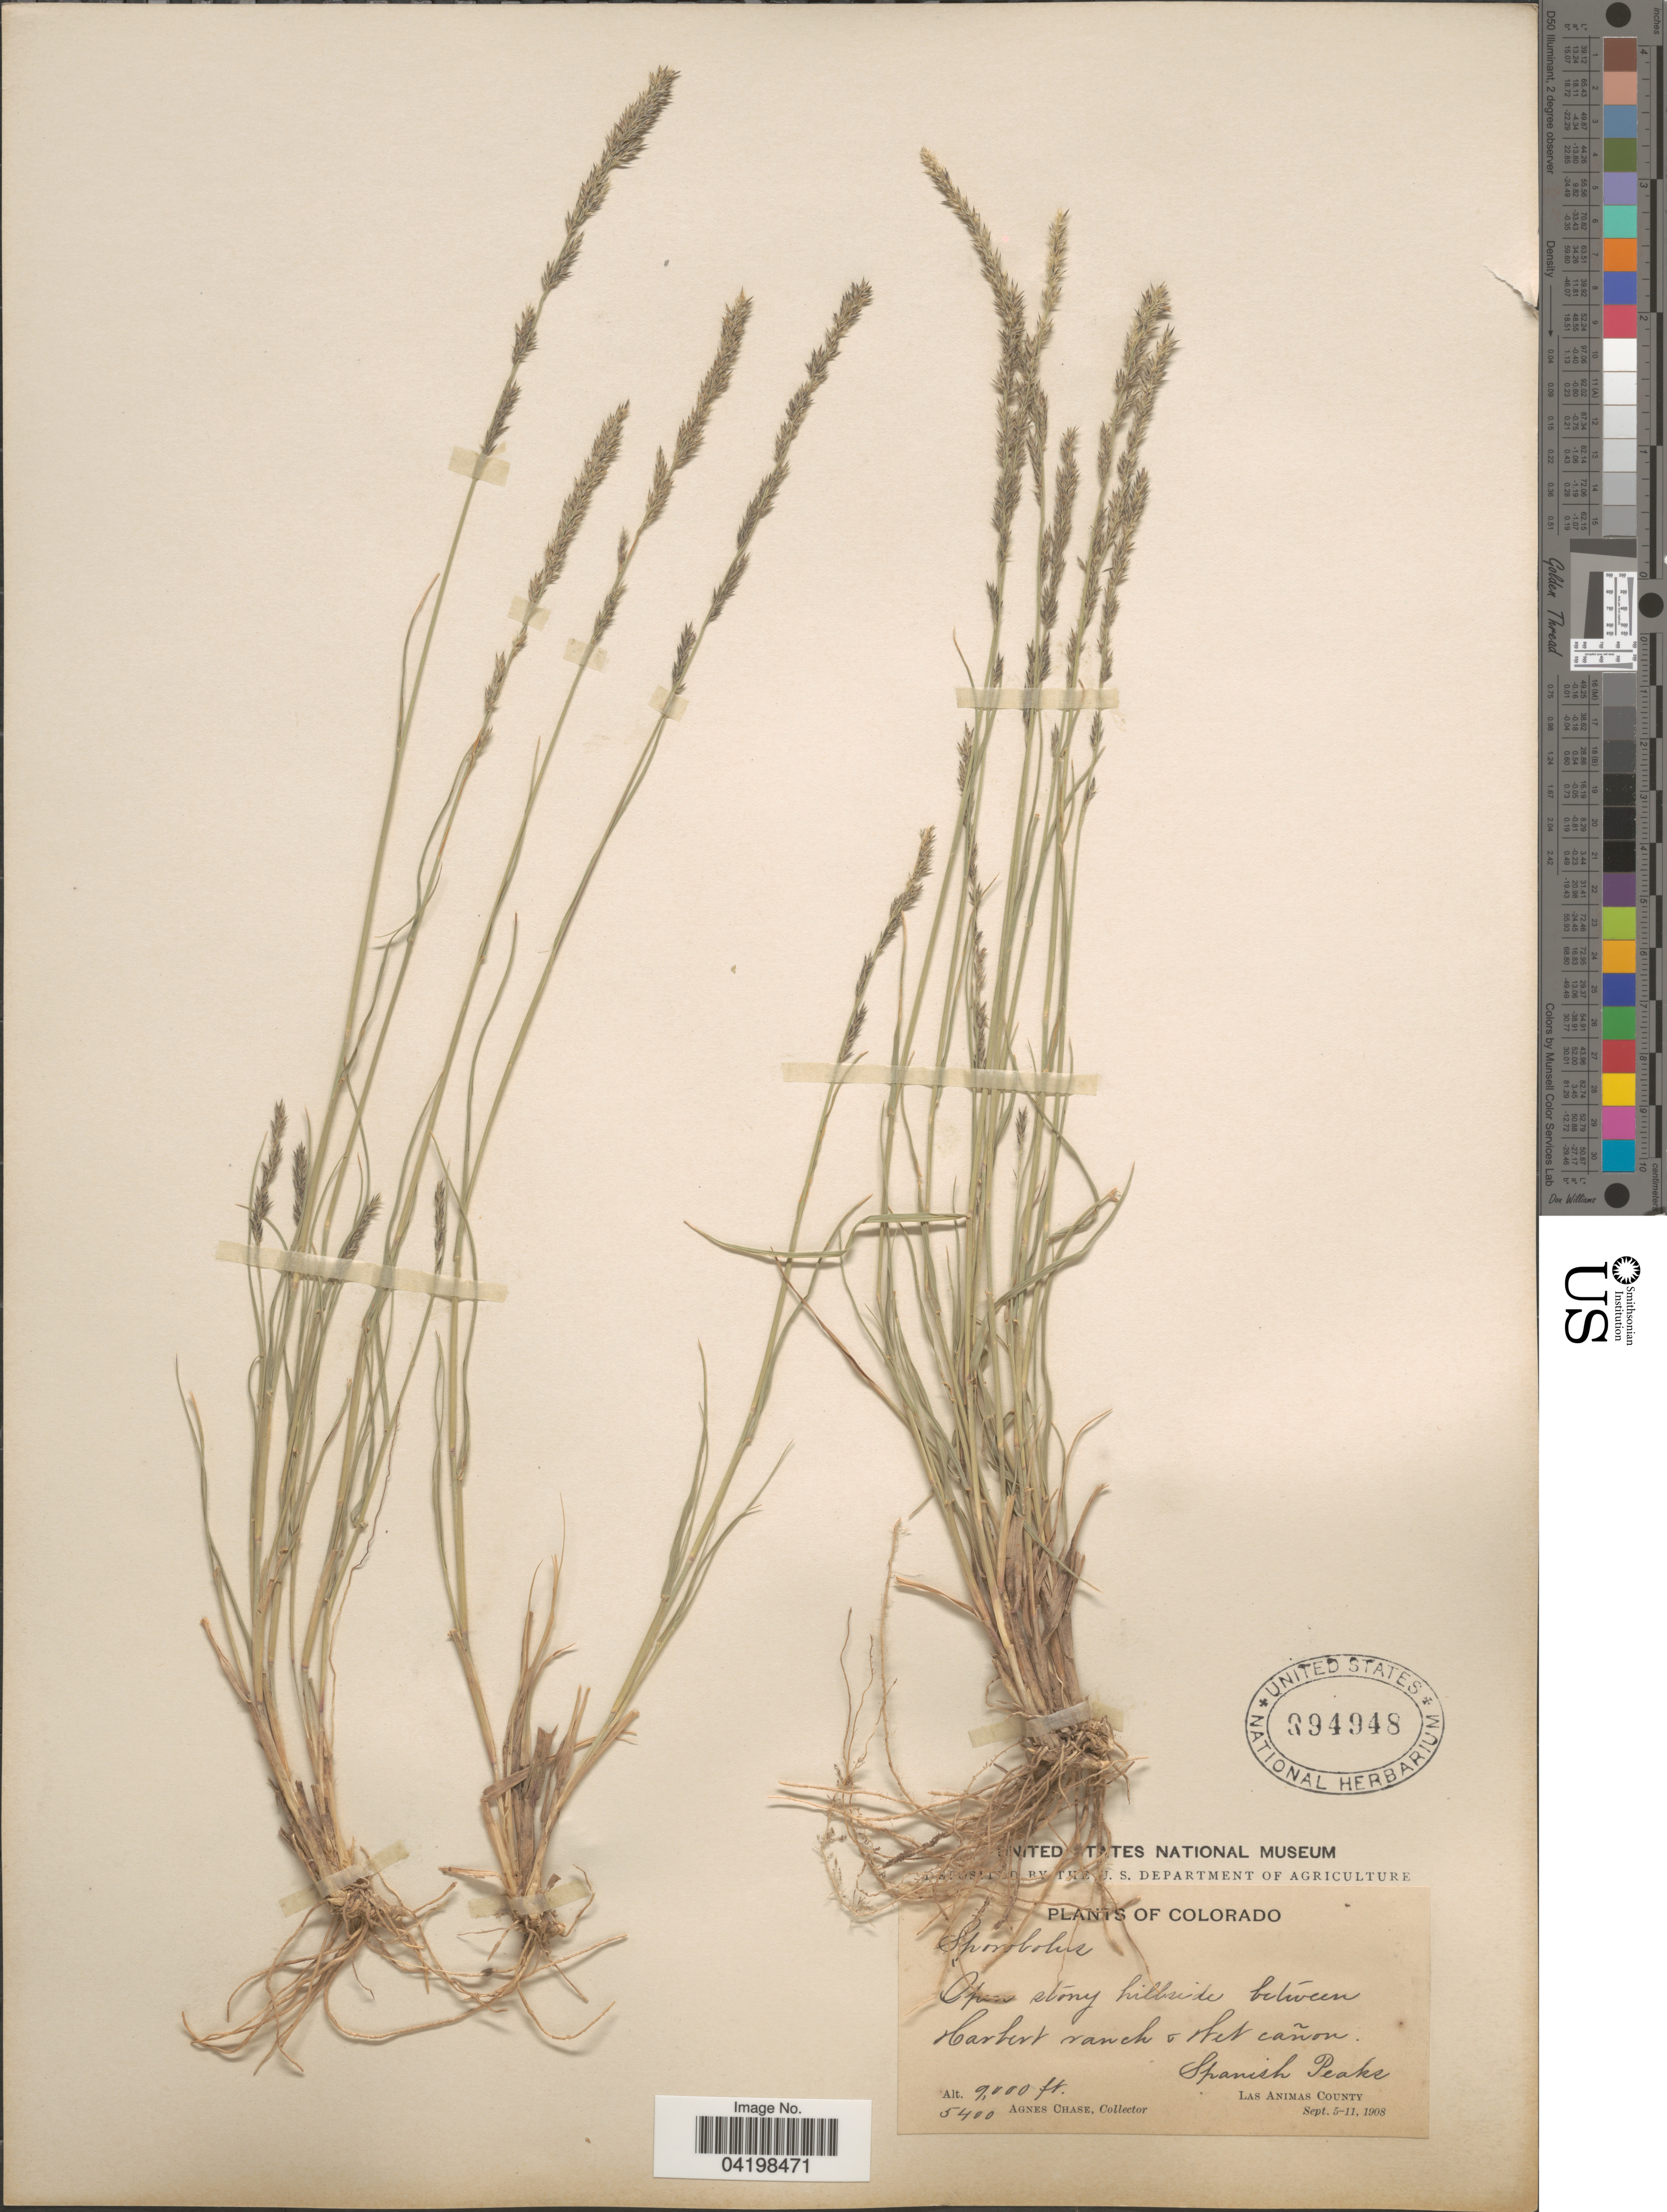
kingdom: Plantae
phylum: Tracheophyta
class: Liliopsida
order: Poales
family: Poaceae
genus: Muhlenbergia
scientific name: Muhlenbergia wrightii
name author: Vasey ex J.M. Coult.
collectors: A. Chase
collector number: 5400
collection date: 1908-09-05/1908-09-11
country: United States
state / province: Colorado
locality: Open stony hillside between Harbert ranch & Wet cañon. Spanish Peaks. Las Animas County.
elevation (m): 2743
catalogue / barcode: US 994948